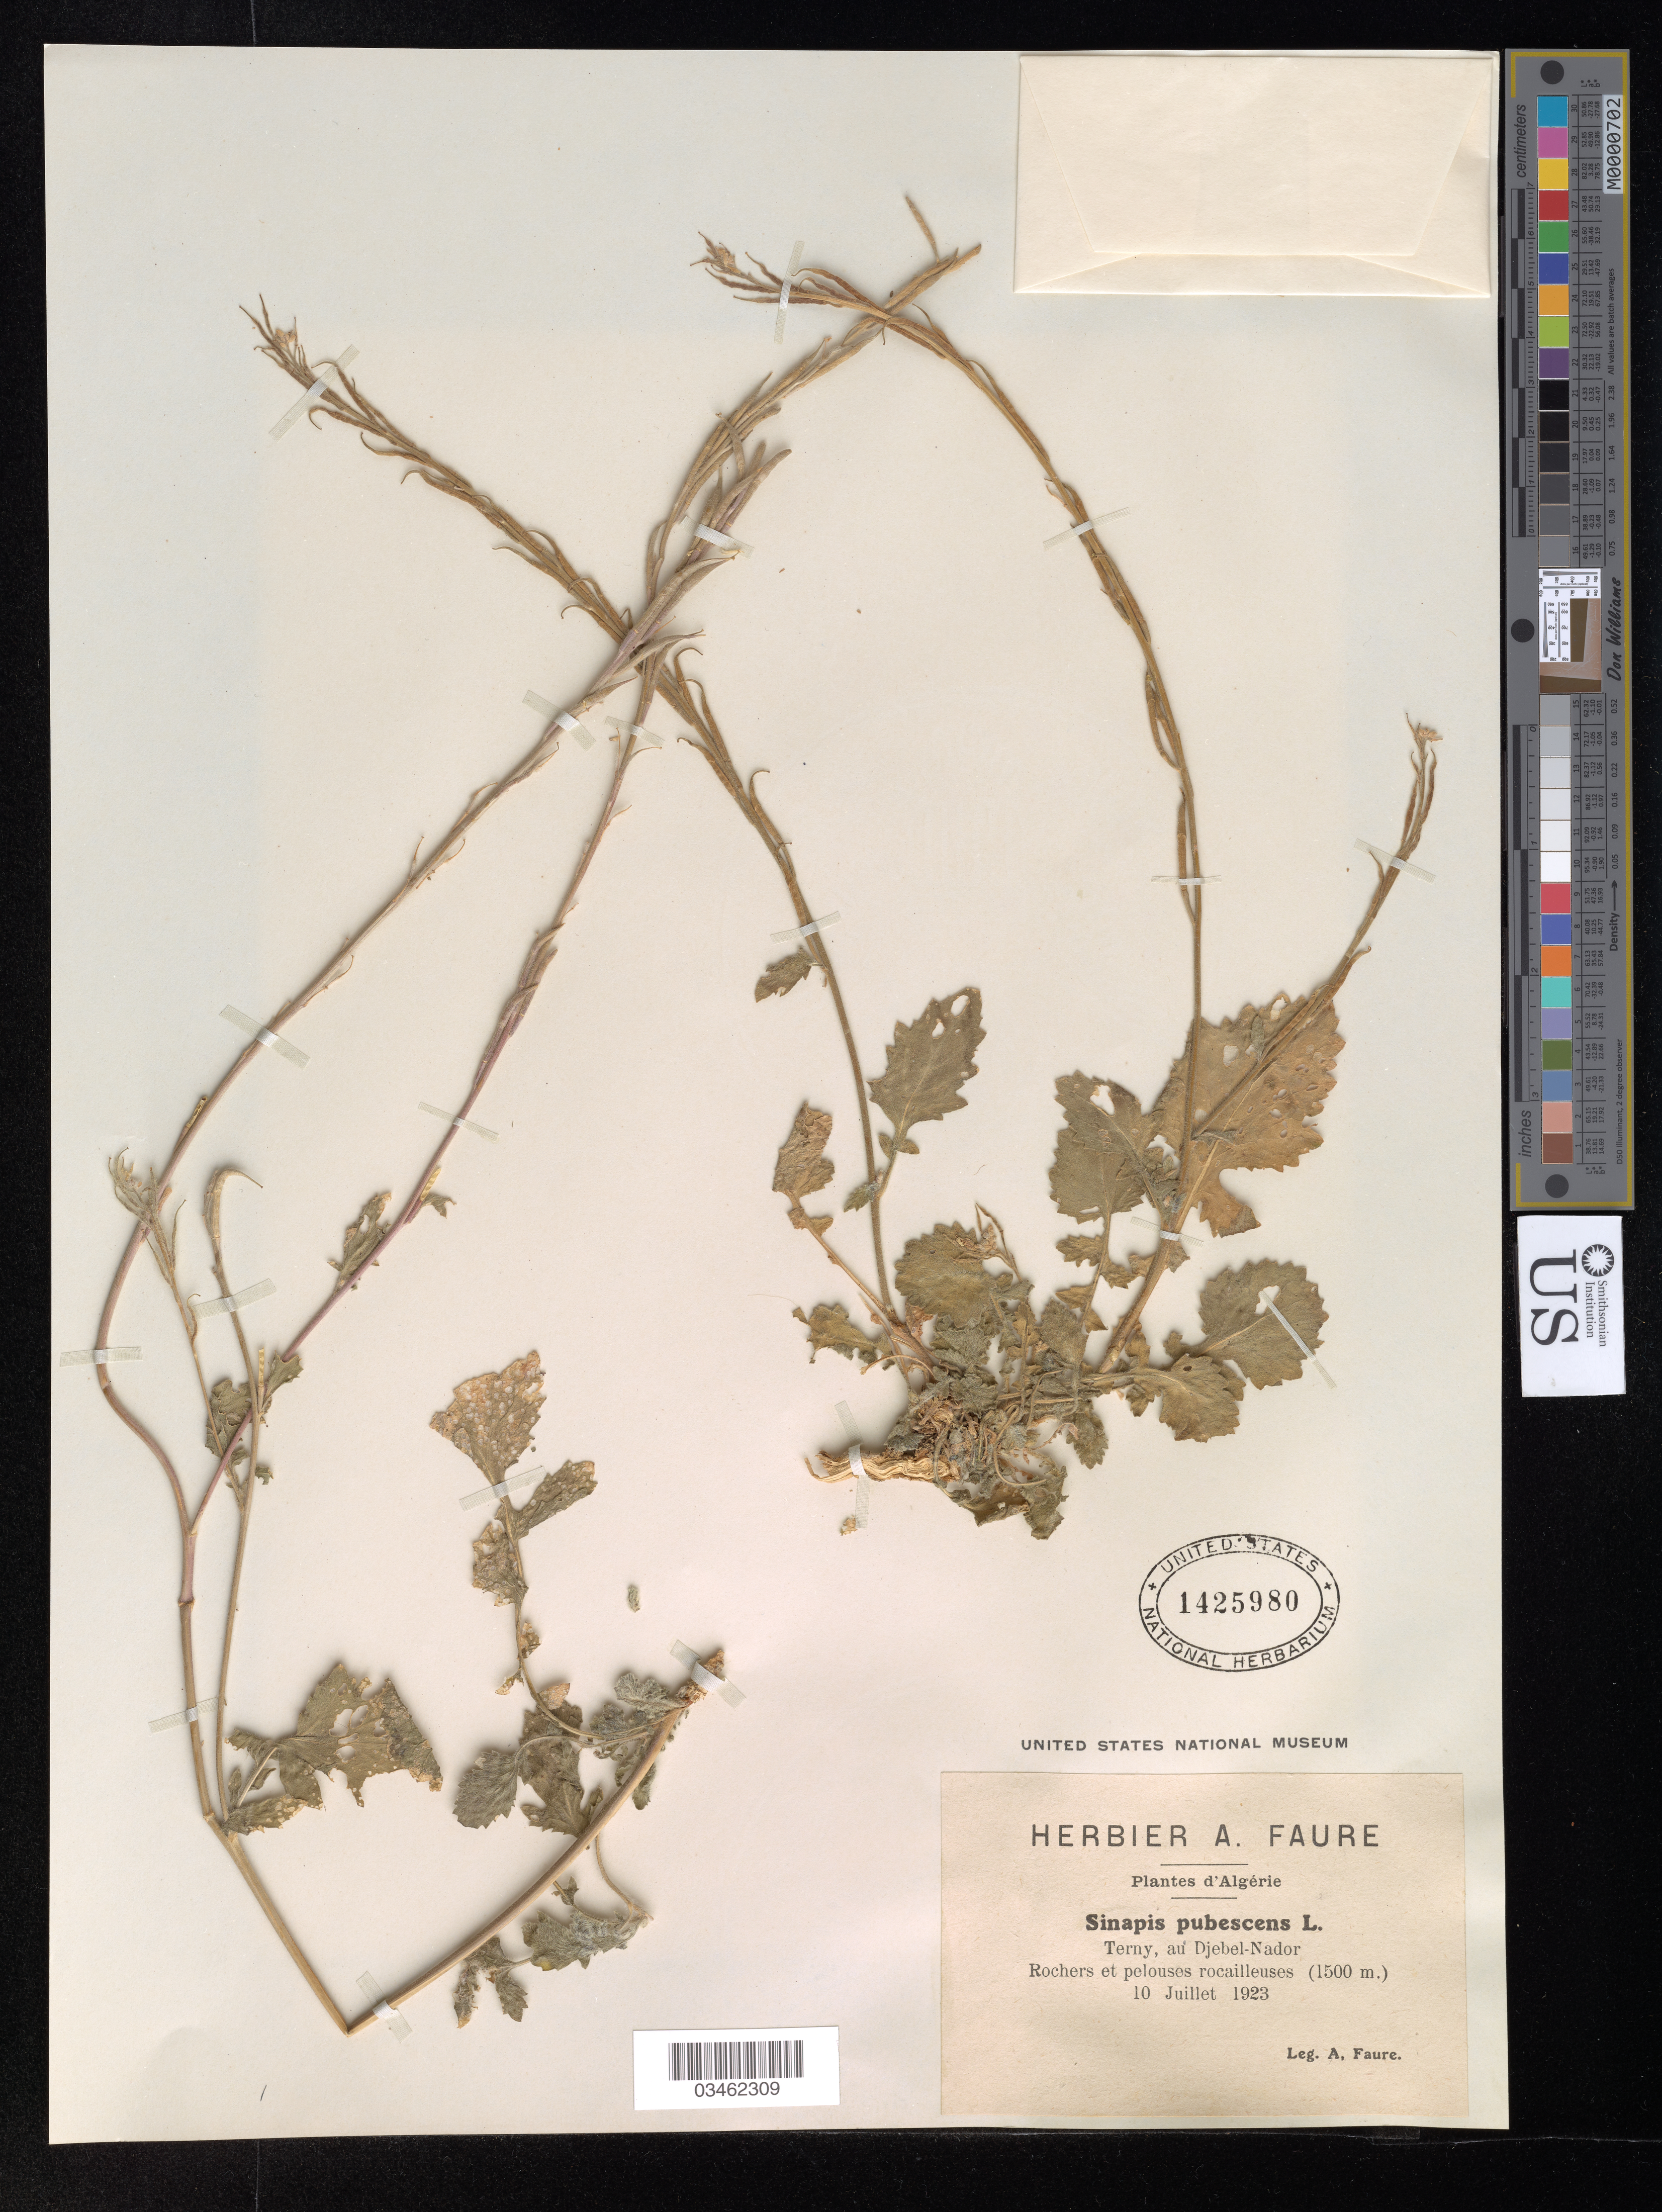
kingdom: Plantae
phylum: Tracheophyta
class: Magnoliopsida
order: Brassicales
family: Brassicaceae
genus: Sinapis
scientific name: Sinapis pubescens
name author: L.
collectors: A. Faure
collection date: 1923-07-10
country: Algeria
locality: Terny, Djebel Nador.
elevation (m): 1500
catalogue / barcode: US 1425980